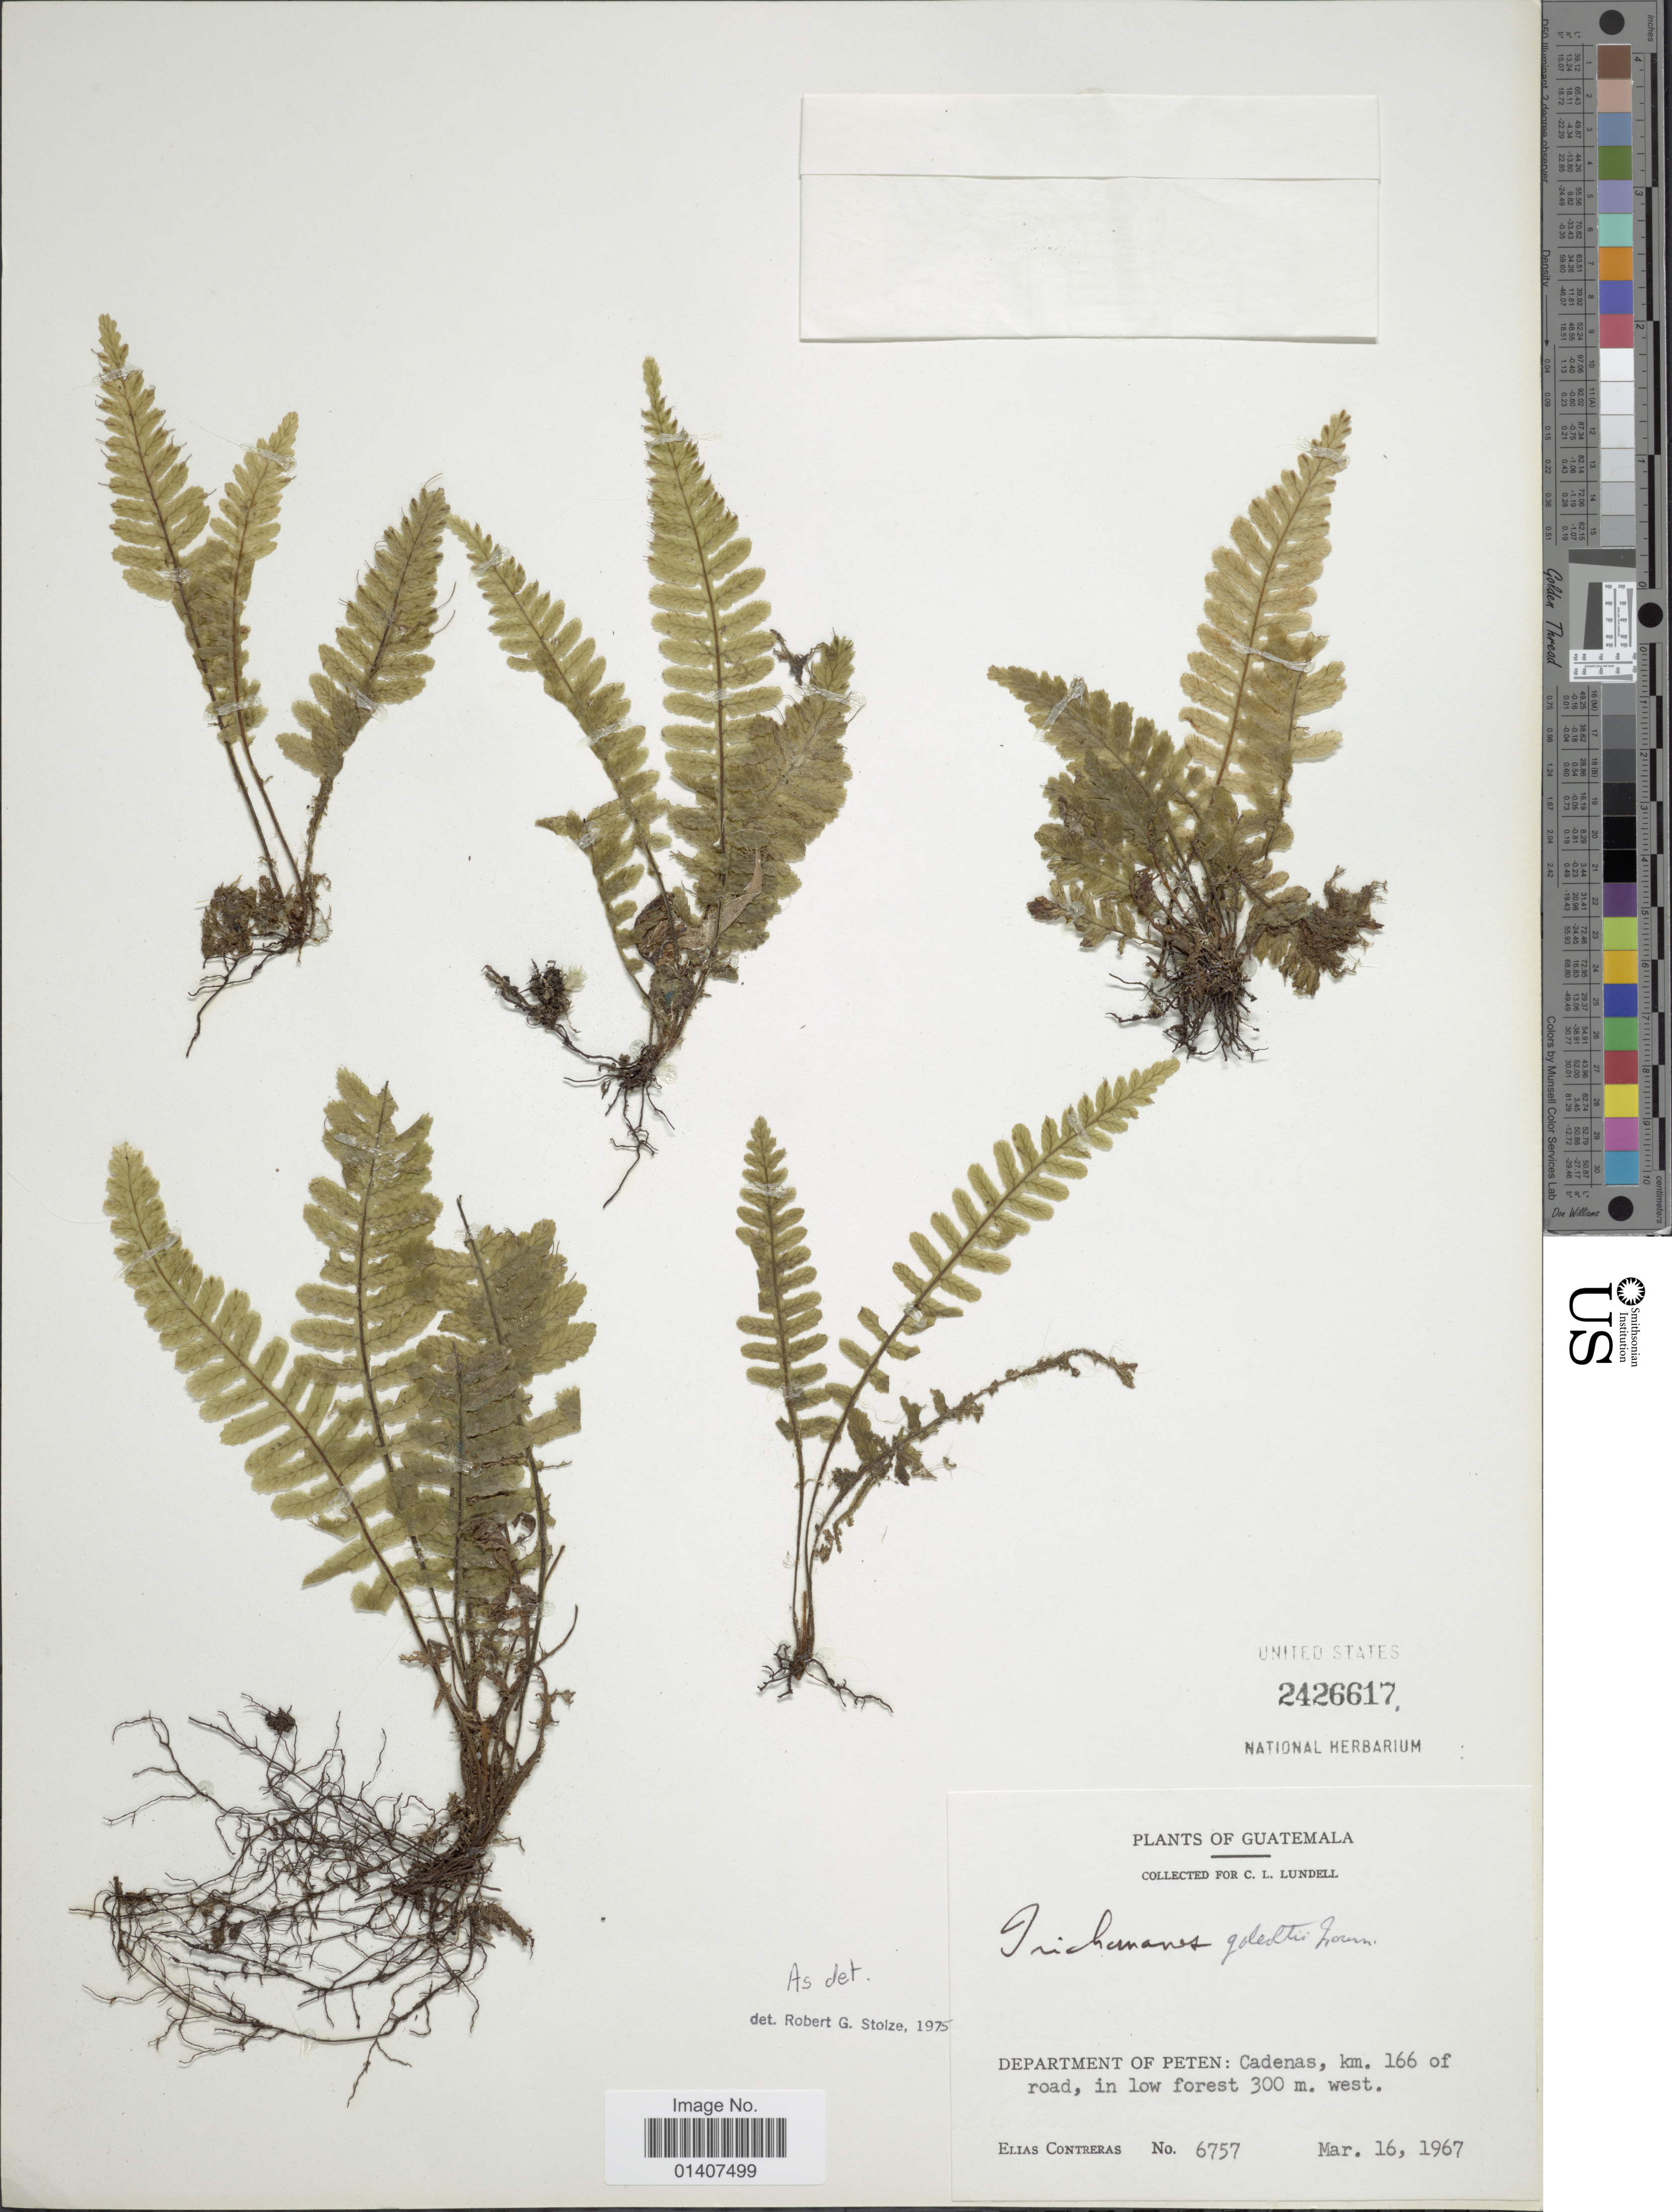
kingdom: Plantae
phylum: Tracheophyta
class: Polypodiopsida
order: Hymenophyllales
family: Hymenophyllaceae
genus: Trichomanes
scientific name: Trichomanes galeottii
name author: E. Fourn.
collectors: E. Conteras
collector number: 6757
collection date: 1967-03-16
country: Guatemala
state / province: El Petén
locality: Department of Peten: Cadenas, km 166 of road, in low forest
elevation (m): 300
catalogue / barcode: US 2426617